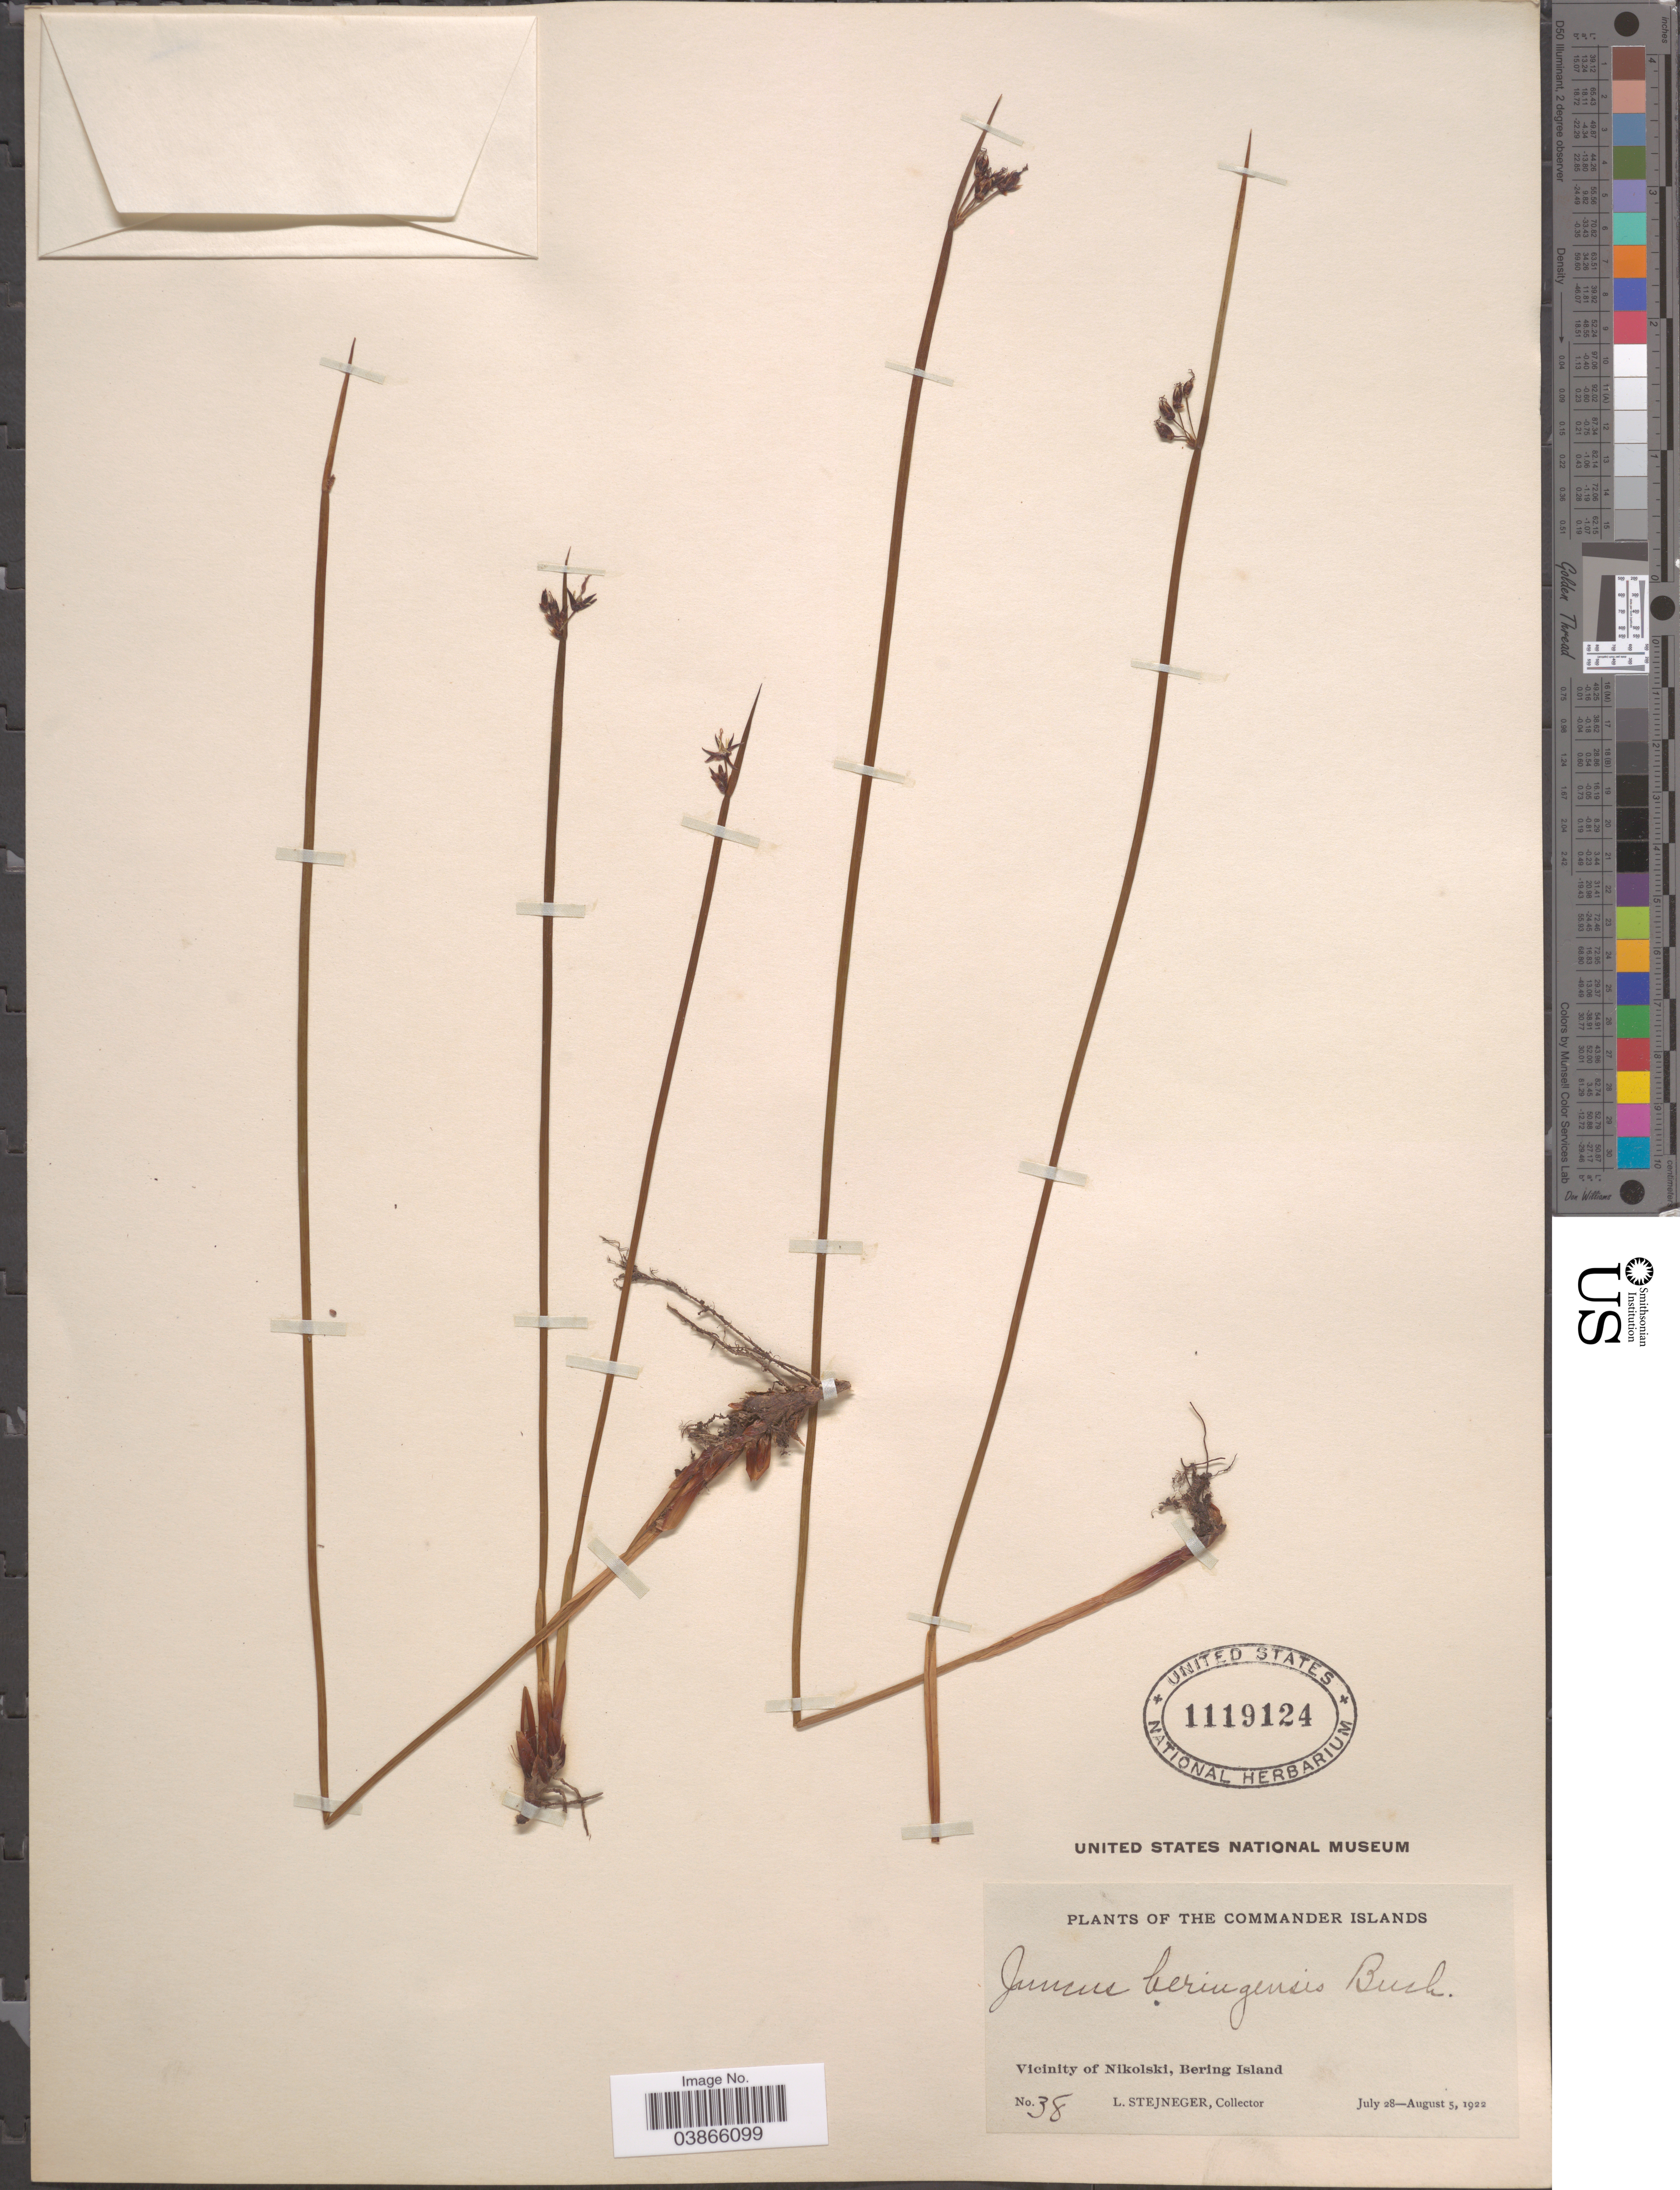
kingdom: Plantae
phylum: Tracheophyta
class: Liliopsida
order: Poales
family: Juncaceae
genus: Juncus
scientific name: Juncus beringensis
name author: Buchenau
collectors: L. Stejneger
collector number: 38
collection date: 1922-07-28/1922-08-05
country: Russian Federation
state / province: Kamchatka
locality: Commander Islands. Vicinity of Nikolski, Bering Island.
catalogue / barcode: US 1119124